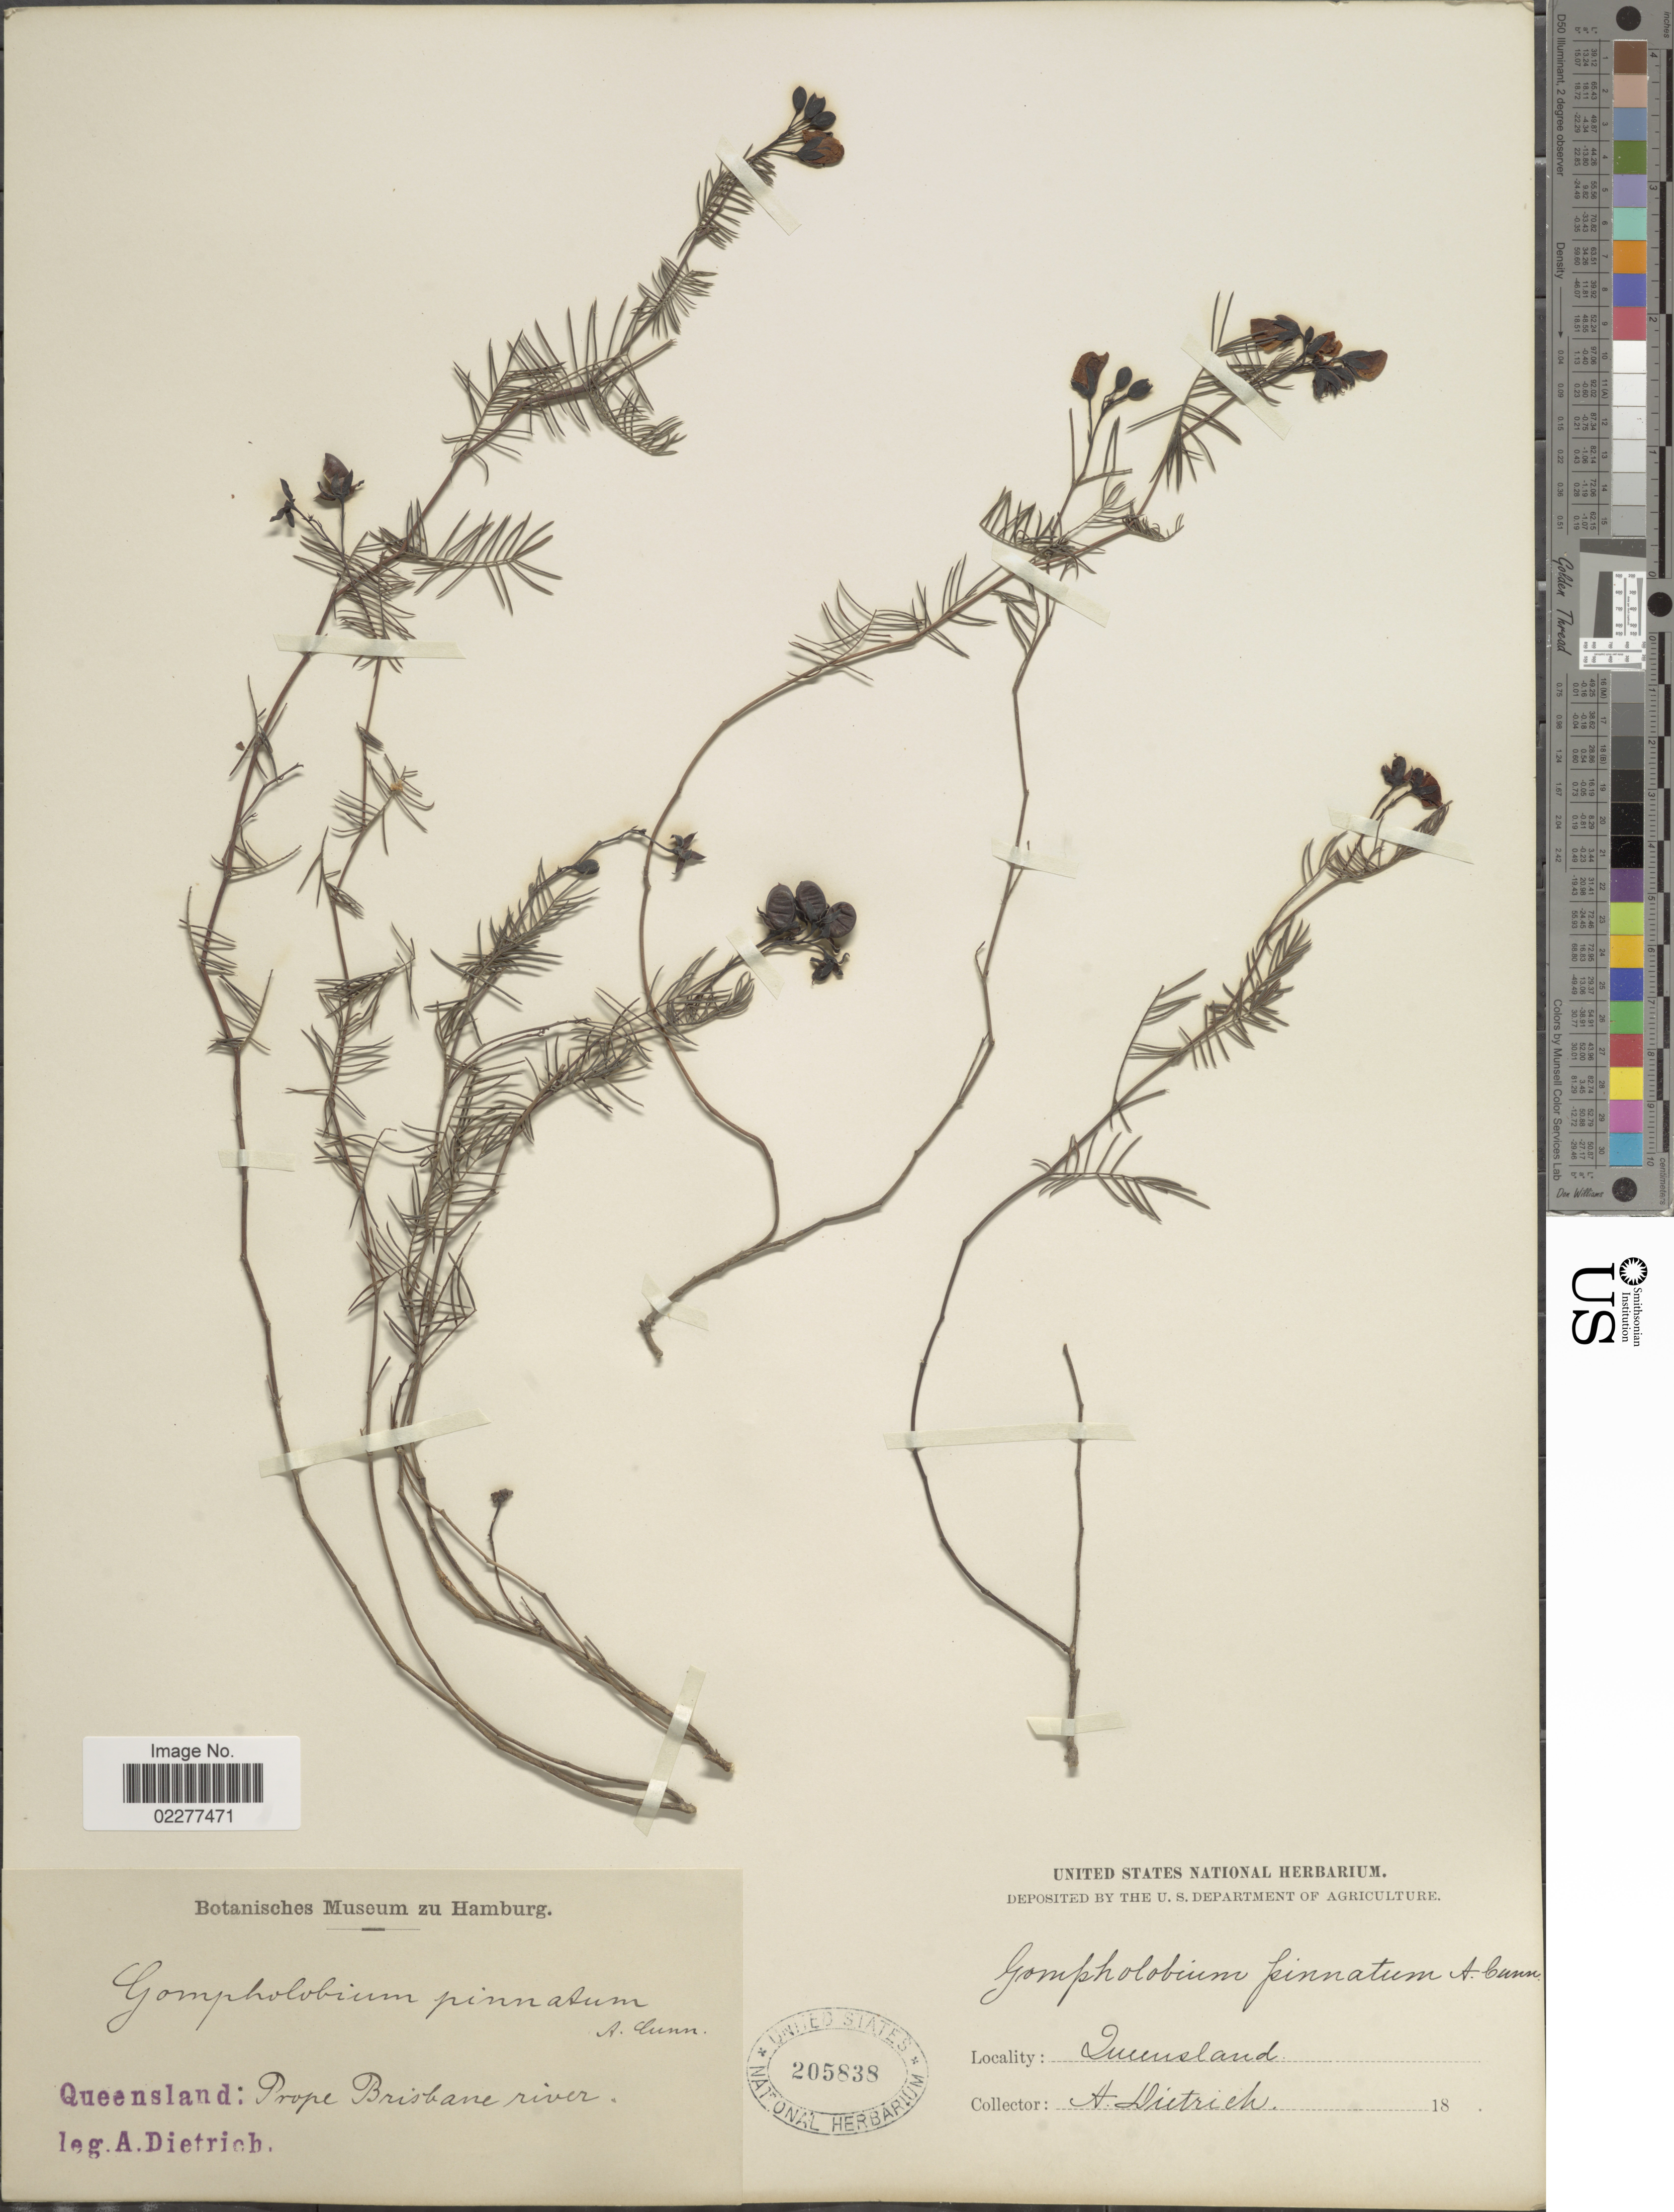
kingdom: Plantae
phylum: Tracheophyta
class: Magnoliopsida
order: Fabales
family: Fabaceae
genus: Gompholobium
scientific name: Gompholobium pinnatum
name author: Sm.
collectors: A. Dietrich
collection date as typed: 18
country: Australia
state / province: Queensland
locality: Prope Brisbane river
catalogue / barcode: US 205838